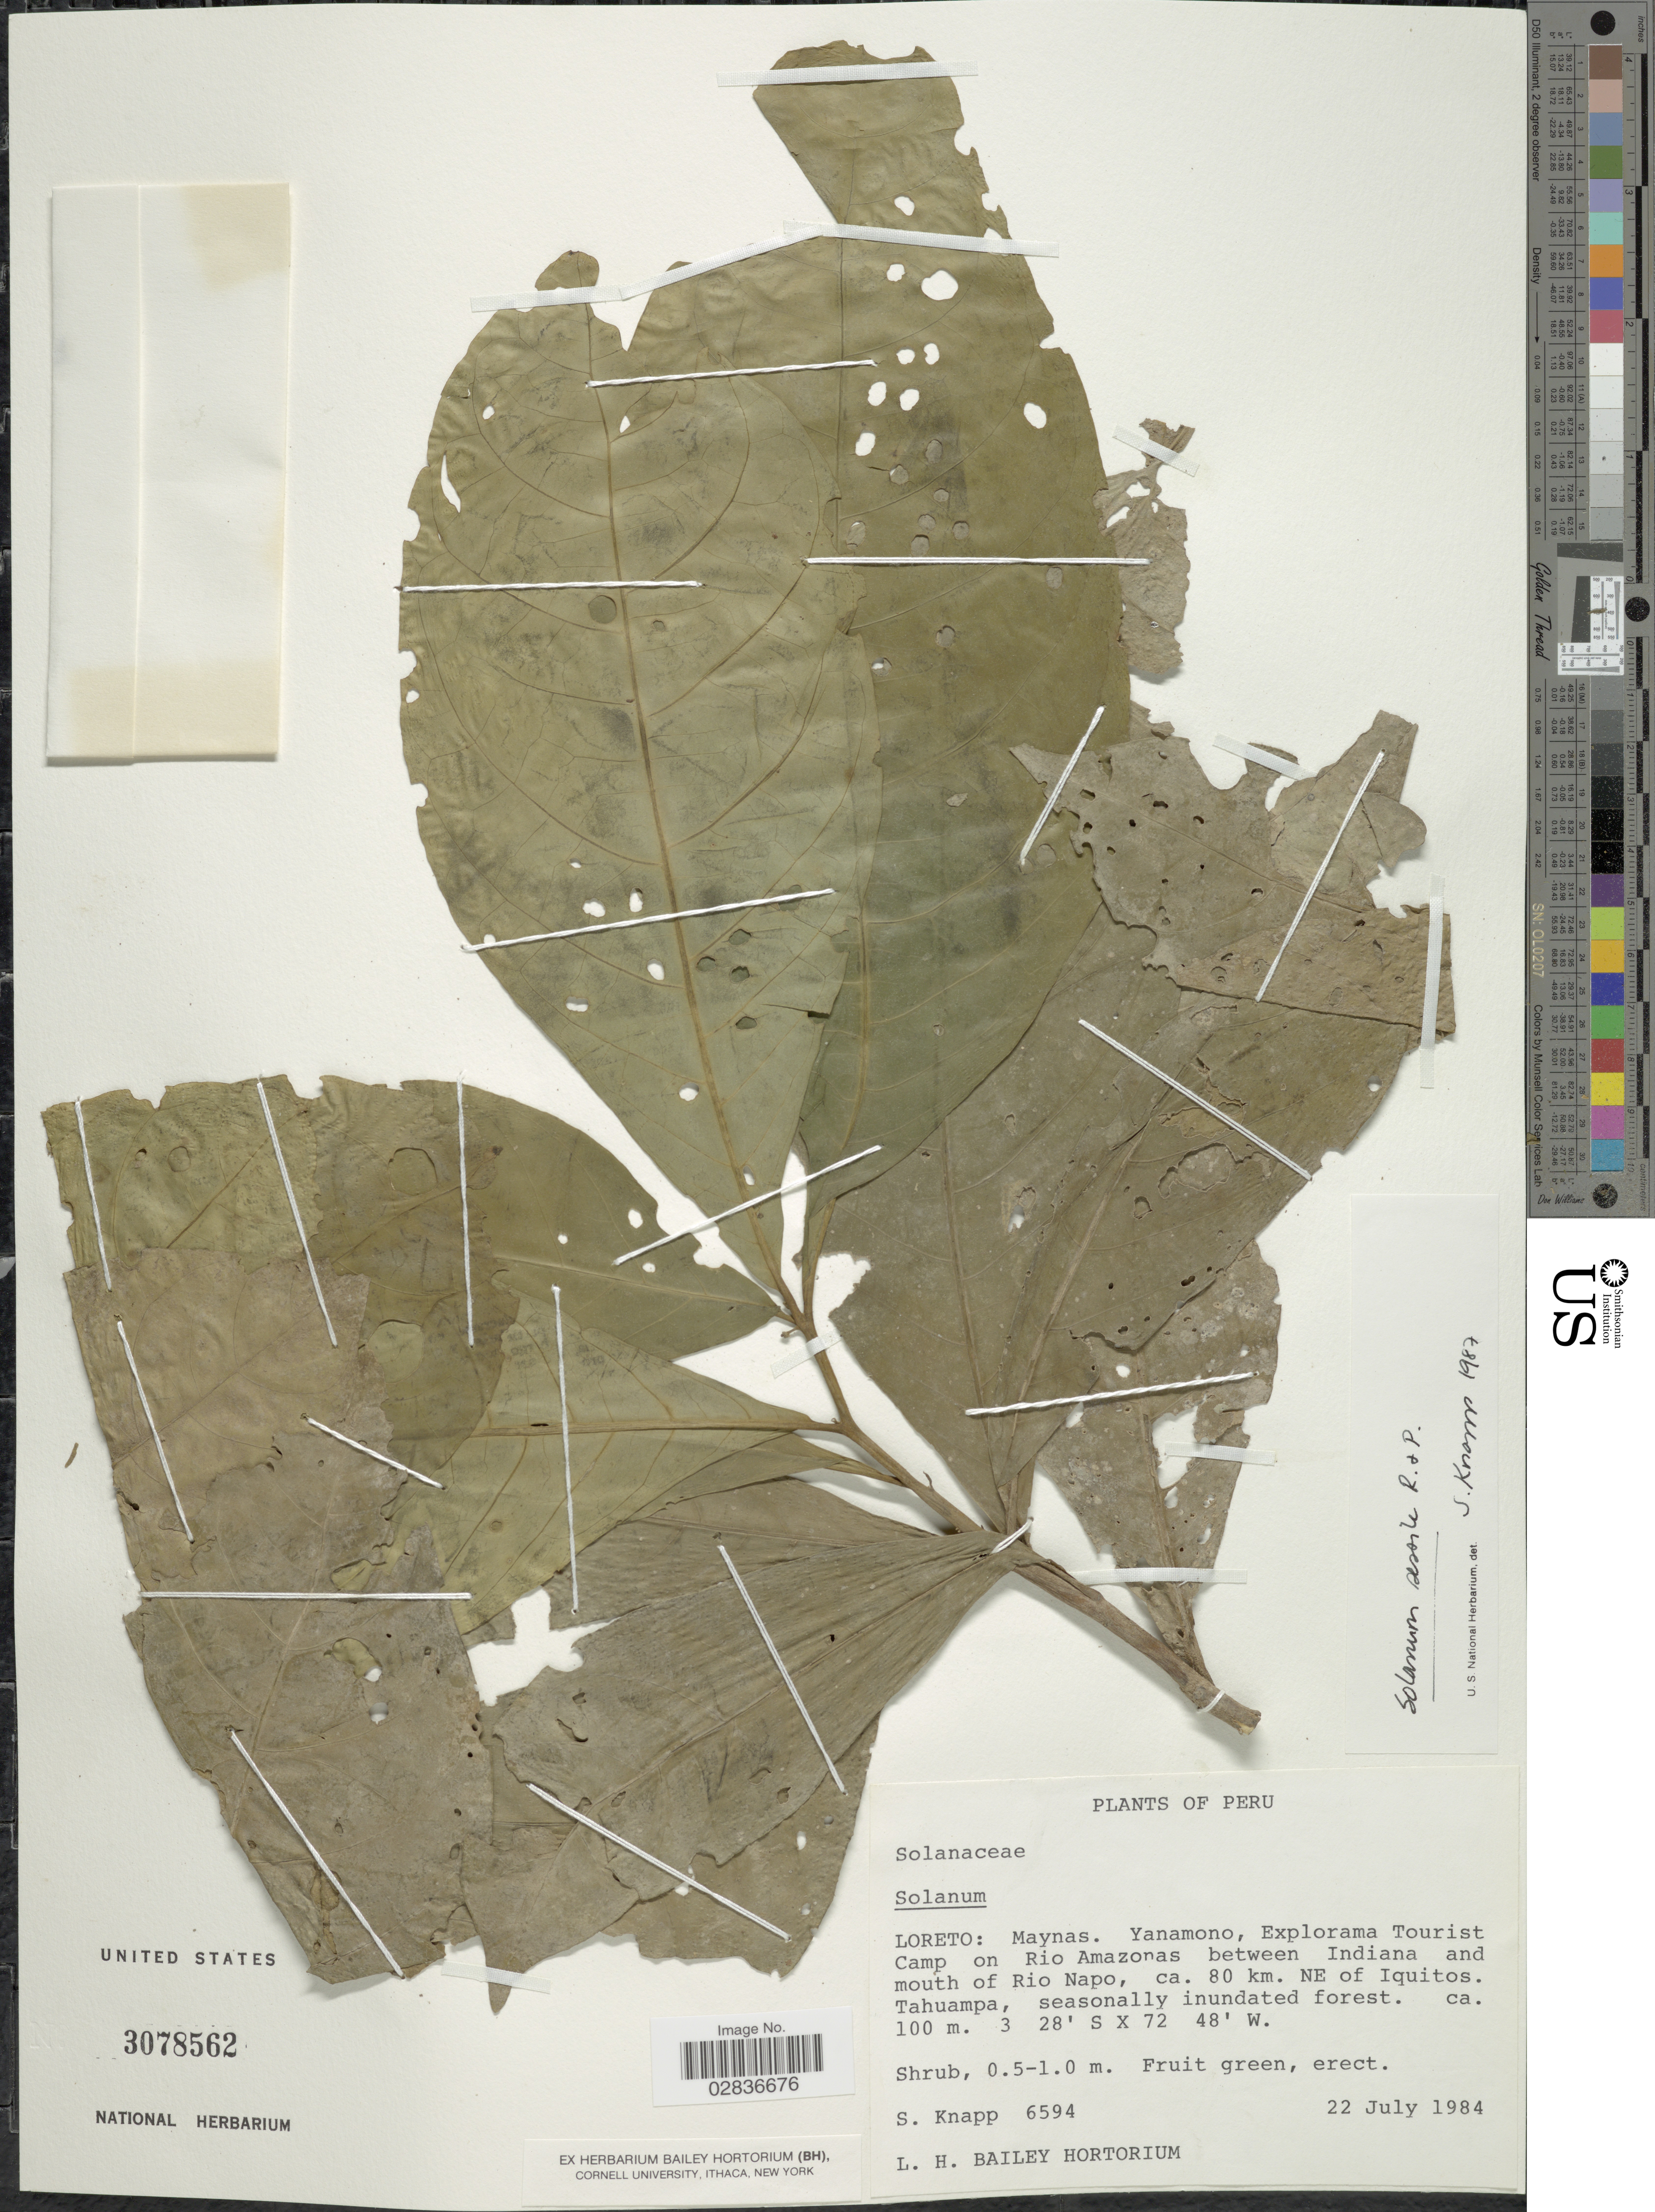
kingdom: Plantae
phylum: Tracheophyta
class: Magnoliopsida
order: Solanales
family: Solanaceae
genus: Solanum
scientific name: Solanum sessile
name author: Ruiz & Pav.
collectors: S. Knapp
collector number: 6594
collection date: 1984-07-22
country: Peru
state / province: Loreto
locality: Loreto: Maynas. Yanamono, Explorama Tourist Camp on Rio Amazonas between Indiana and mouth of Rio Napo, ca. 80 km. NE of Iquitos.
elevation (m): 100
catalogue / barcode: US 3078562